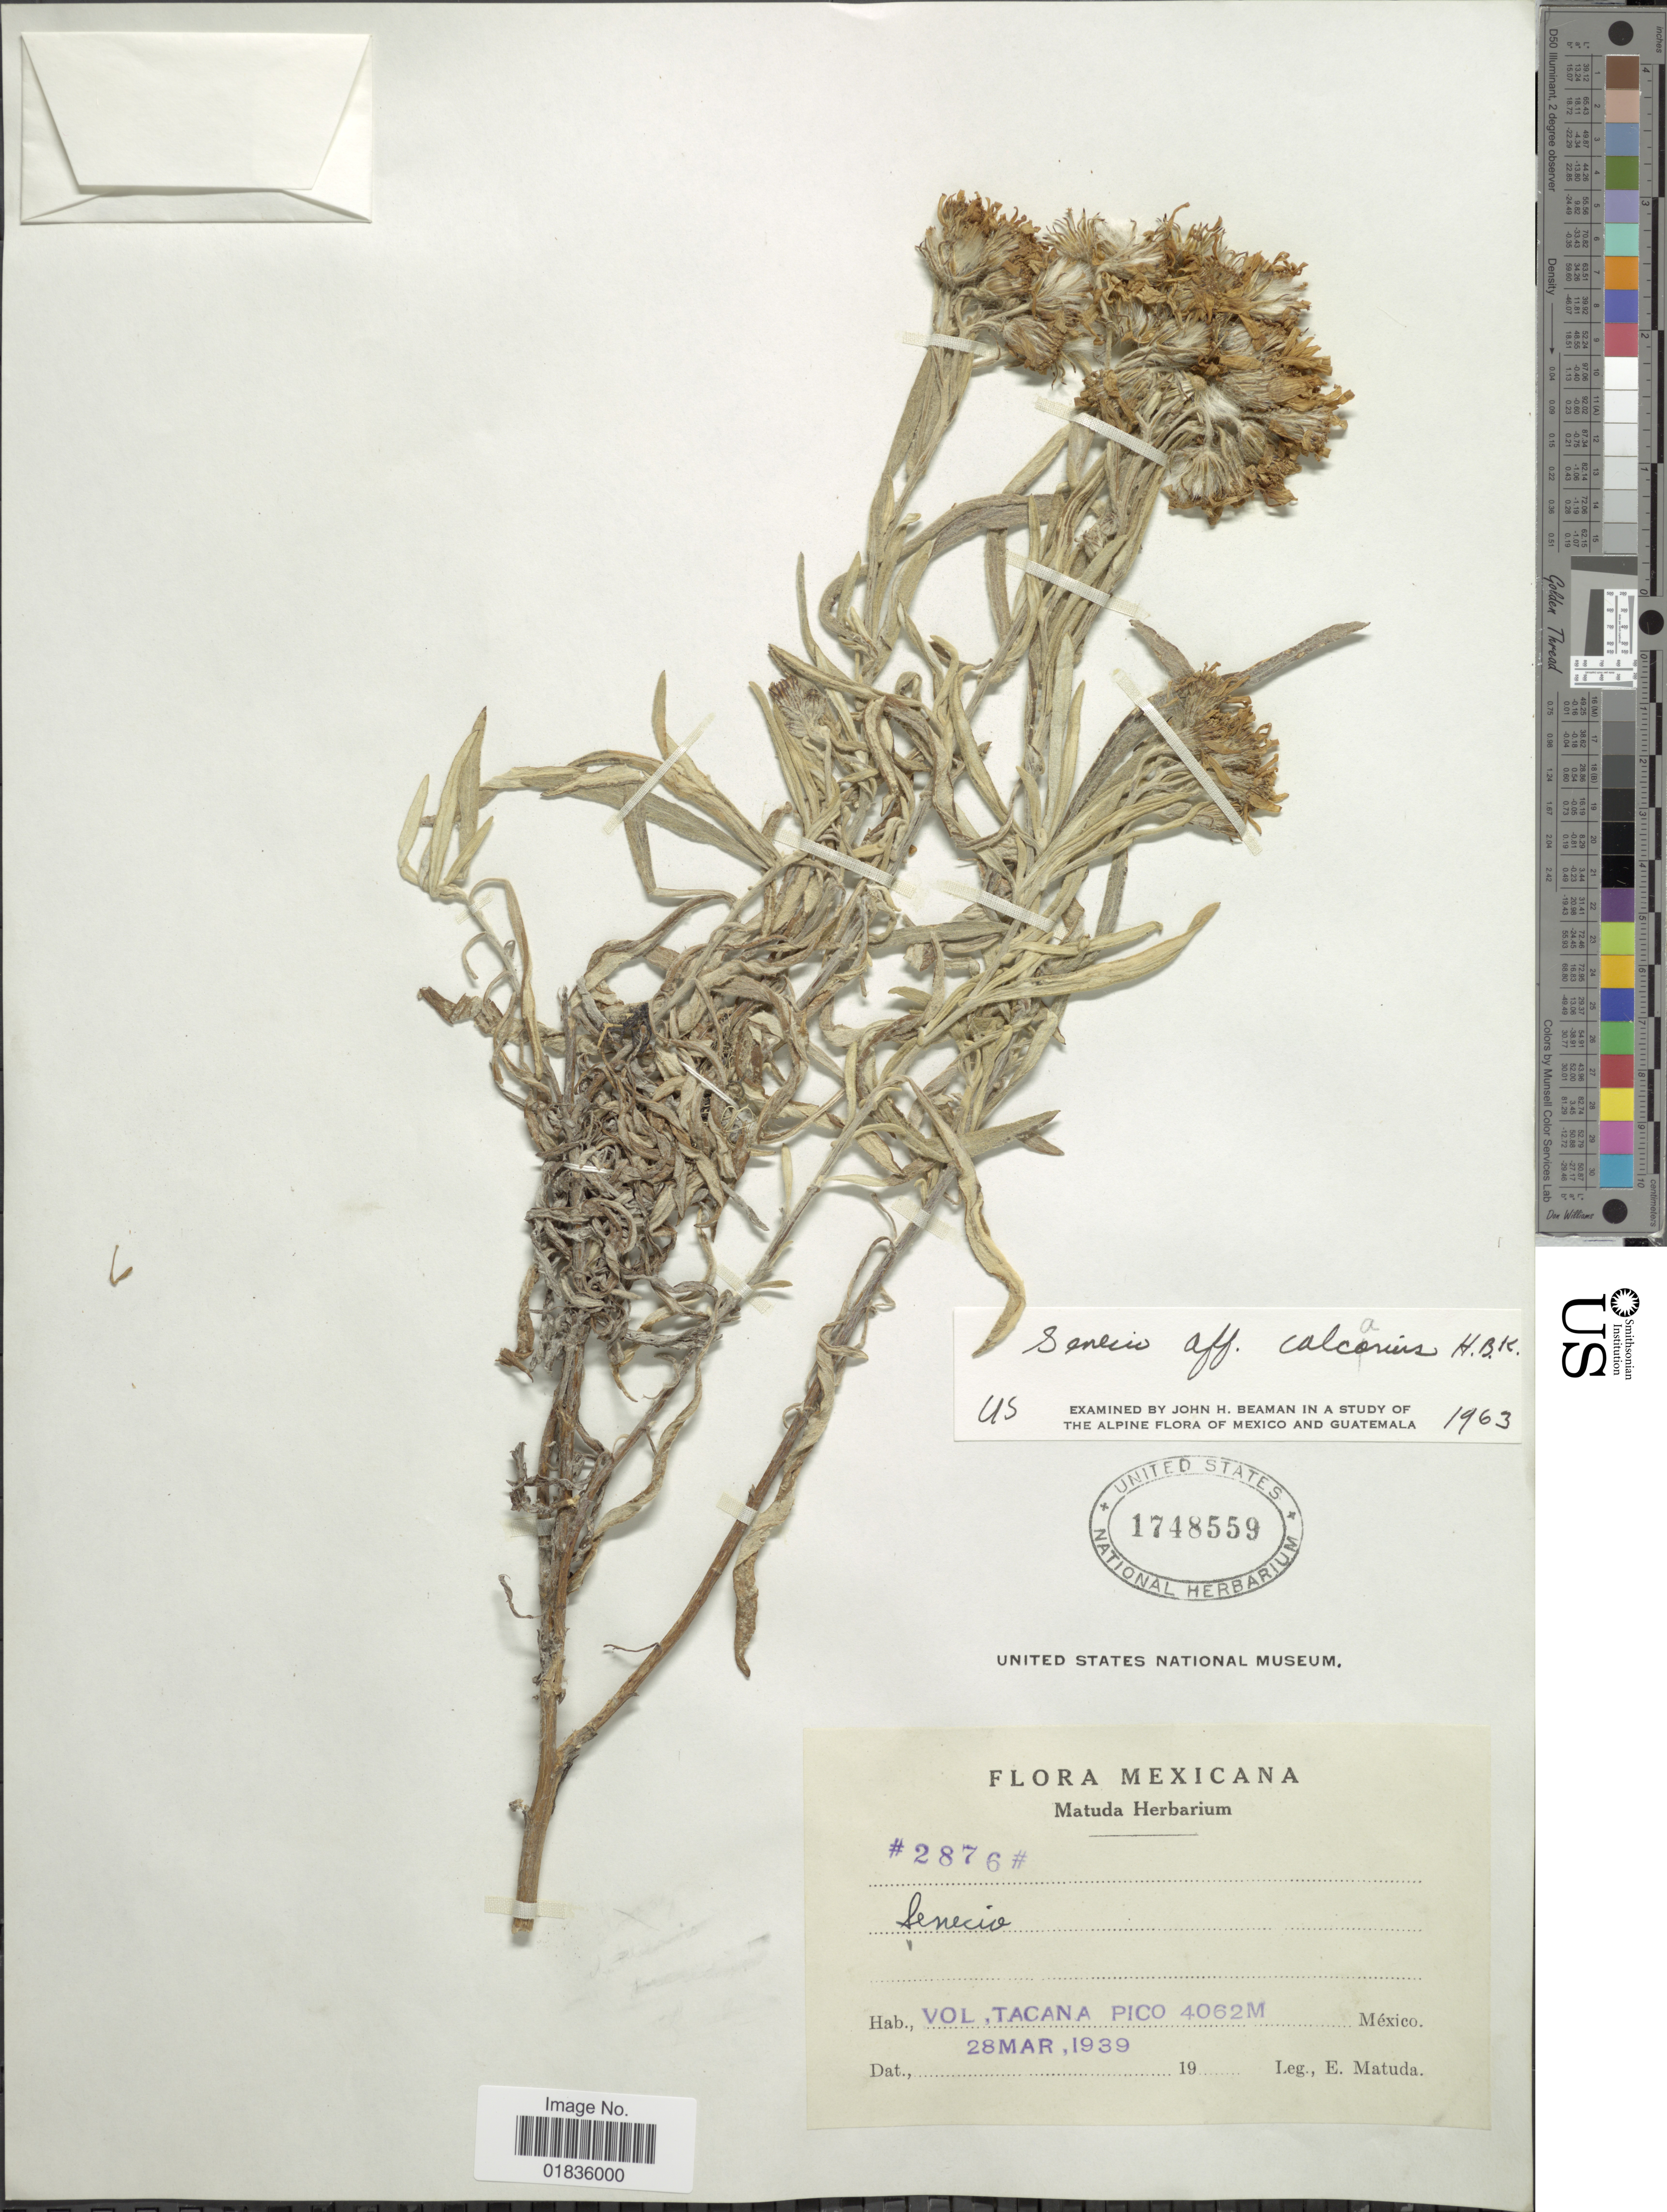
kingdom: Plantae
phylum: Tracheophyta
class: Magnoliopsida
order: Asterales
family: Asteraceae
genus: Senecio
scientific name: Senecio mairetianus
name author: DC.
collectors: E. Matuda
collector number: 2876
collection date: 1939-03-28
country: Mexico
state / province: México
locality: Vol. Tacana Pico.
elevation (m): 4062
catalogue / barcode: US 1748559